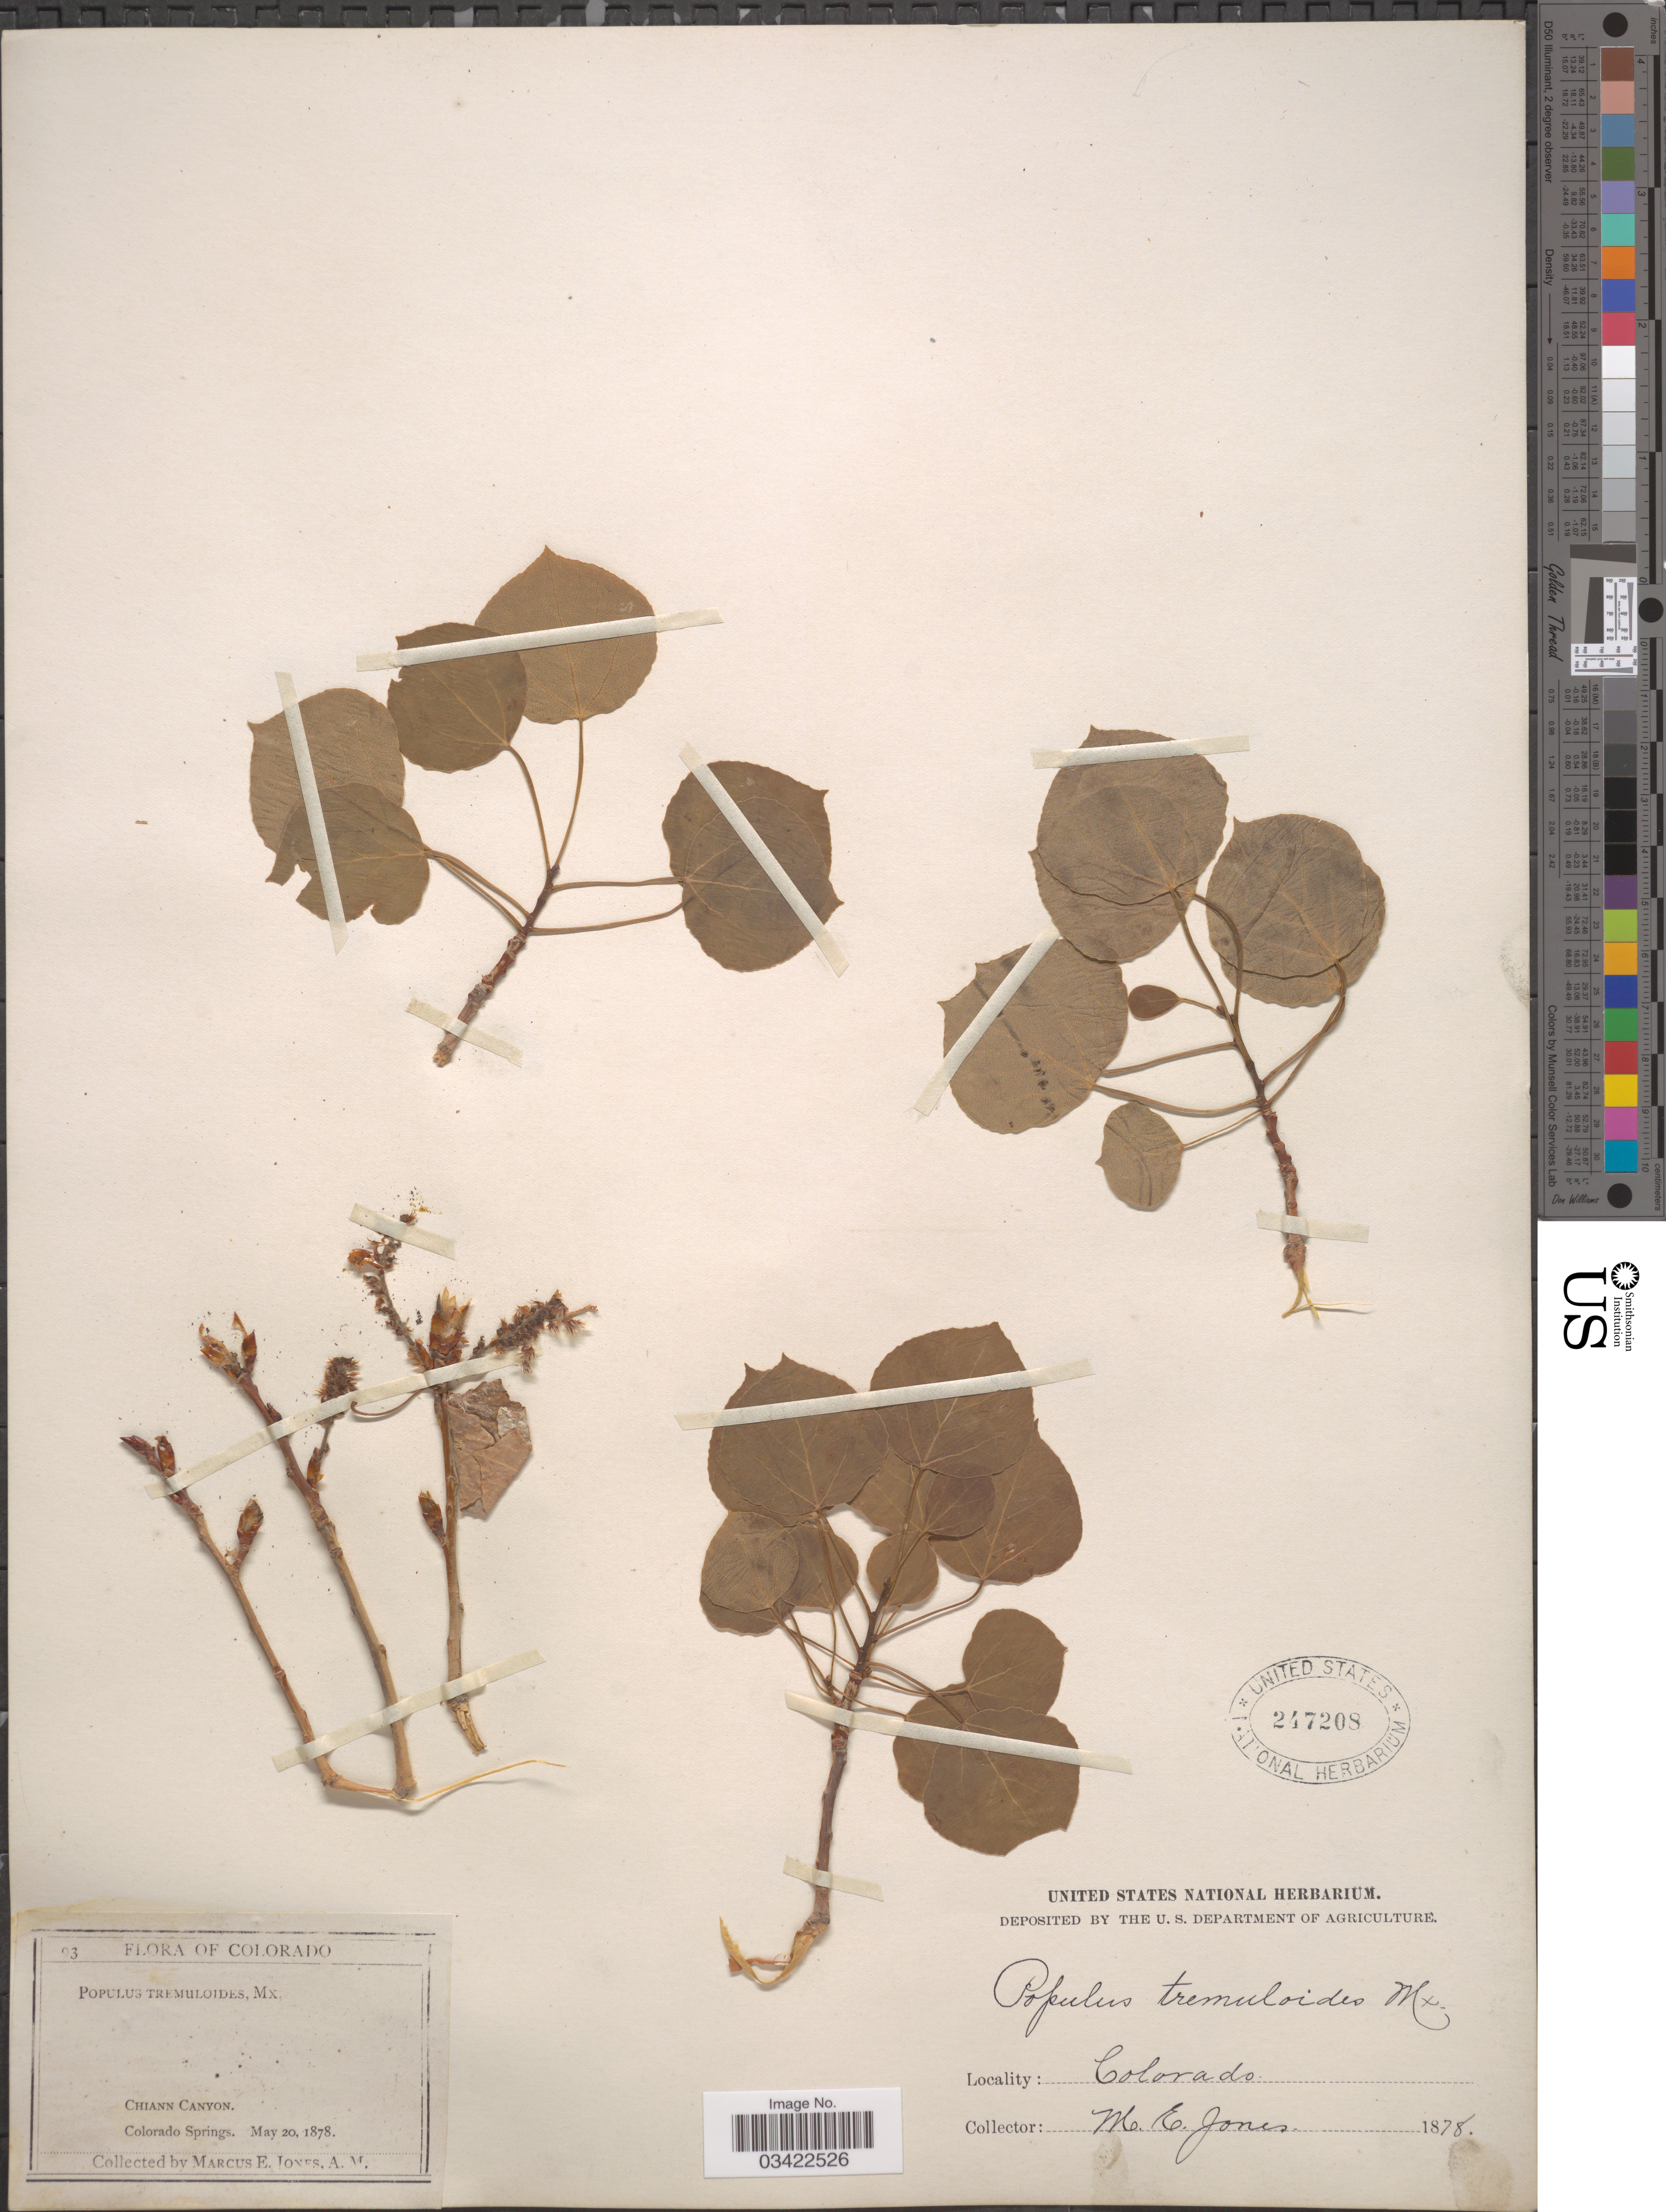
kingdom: Plantae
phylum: Tracheophyta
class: Magnoliopsida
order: Malpighiales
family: Salicaceae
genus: Populus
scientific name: Populus tremuloides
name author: Michx.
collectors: M. E. Jones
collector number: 93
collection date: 1878-05-20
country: United States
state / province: Colorado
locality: Chiann Canyon. Colorado Springs.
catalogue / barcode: US 247208